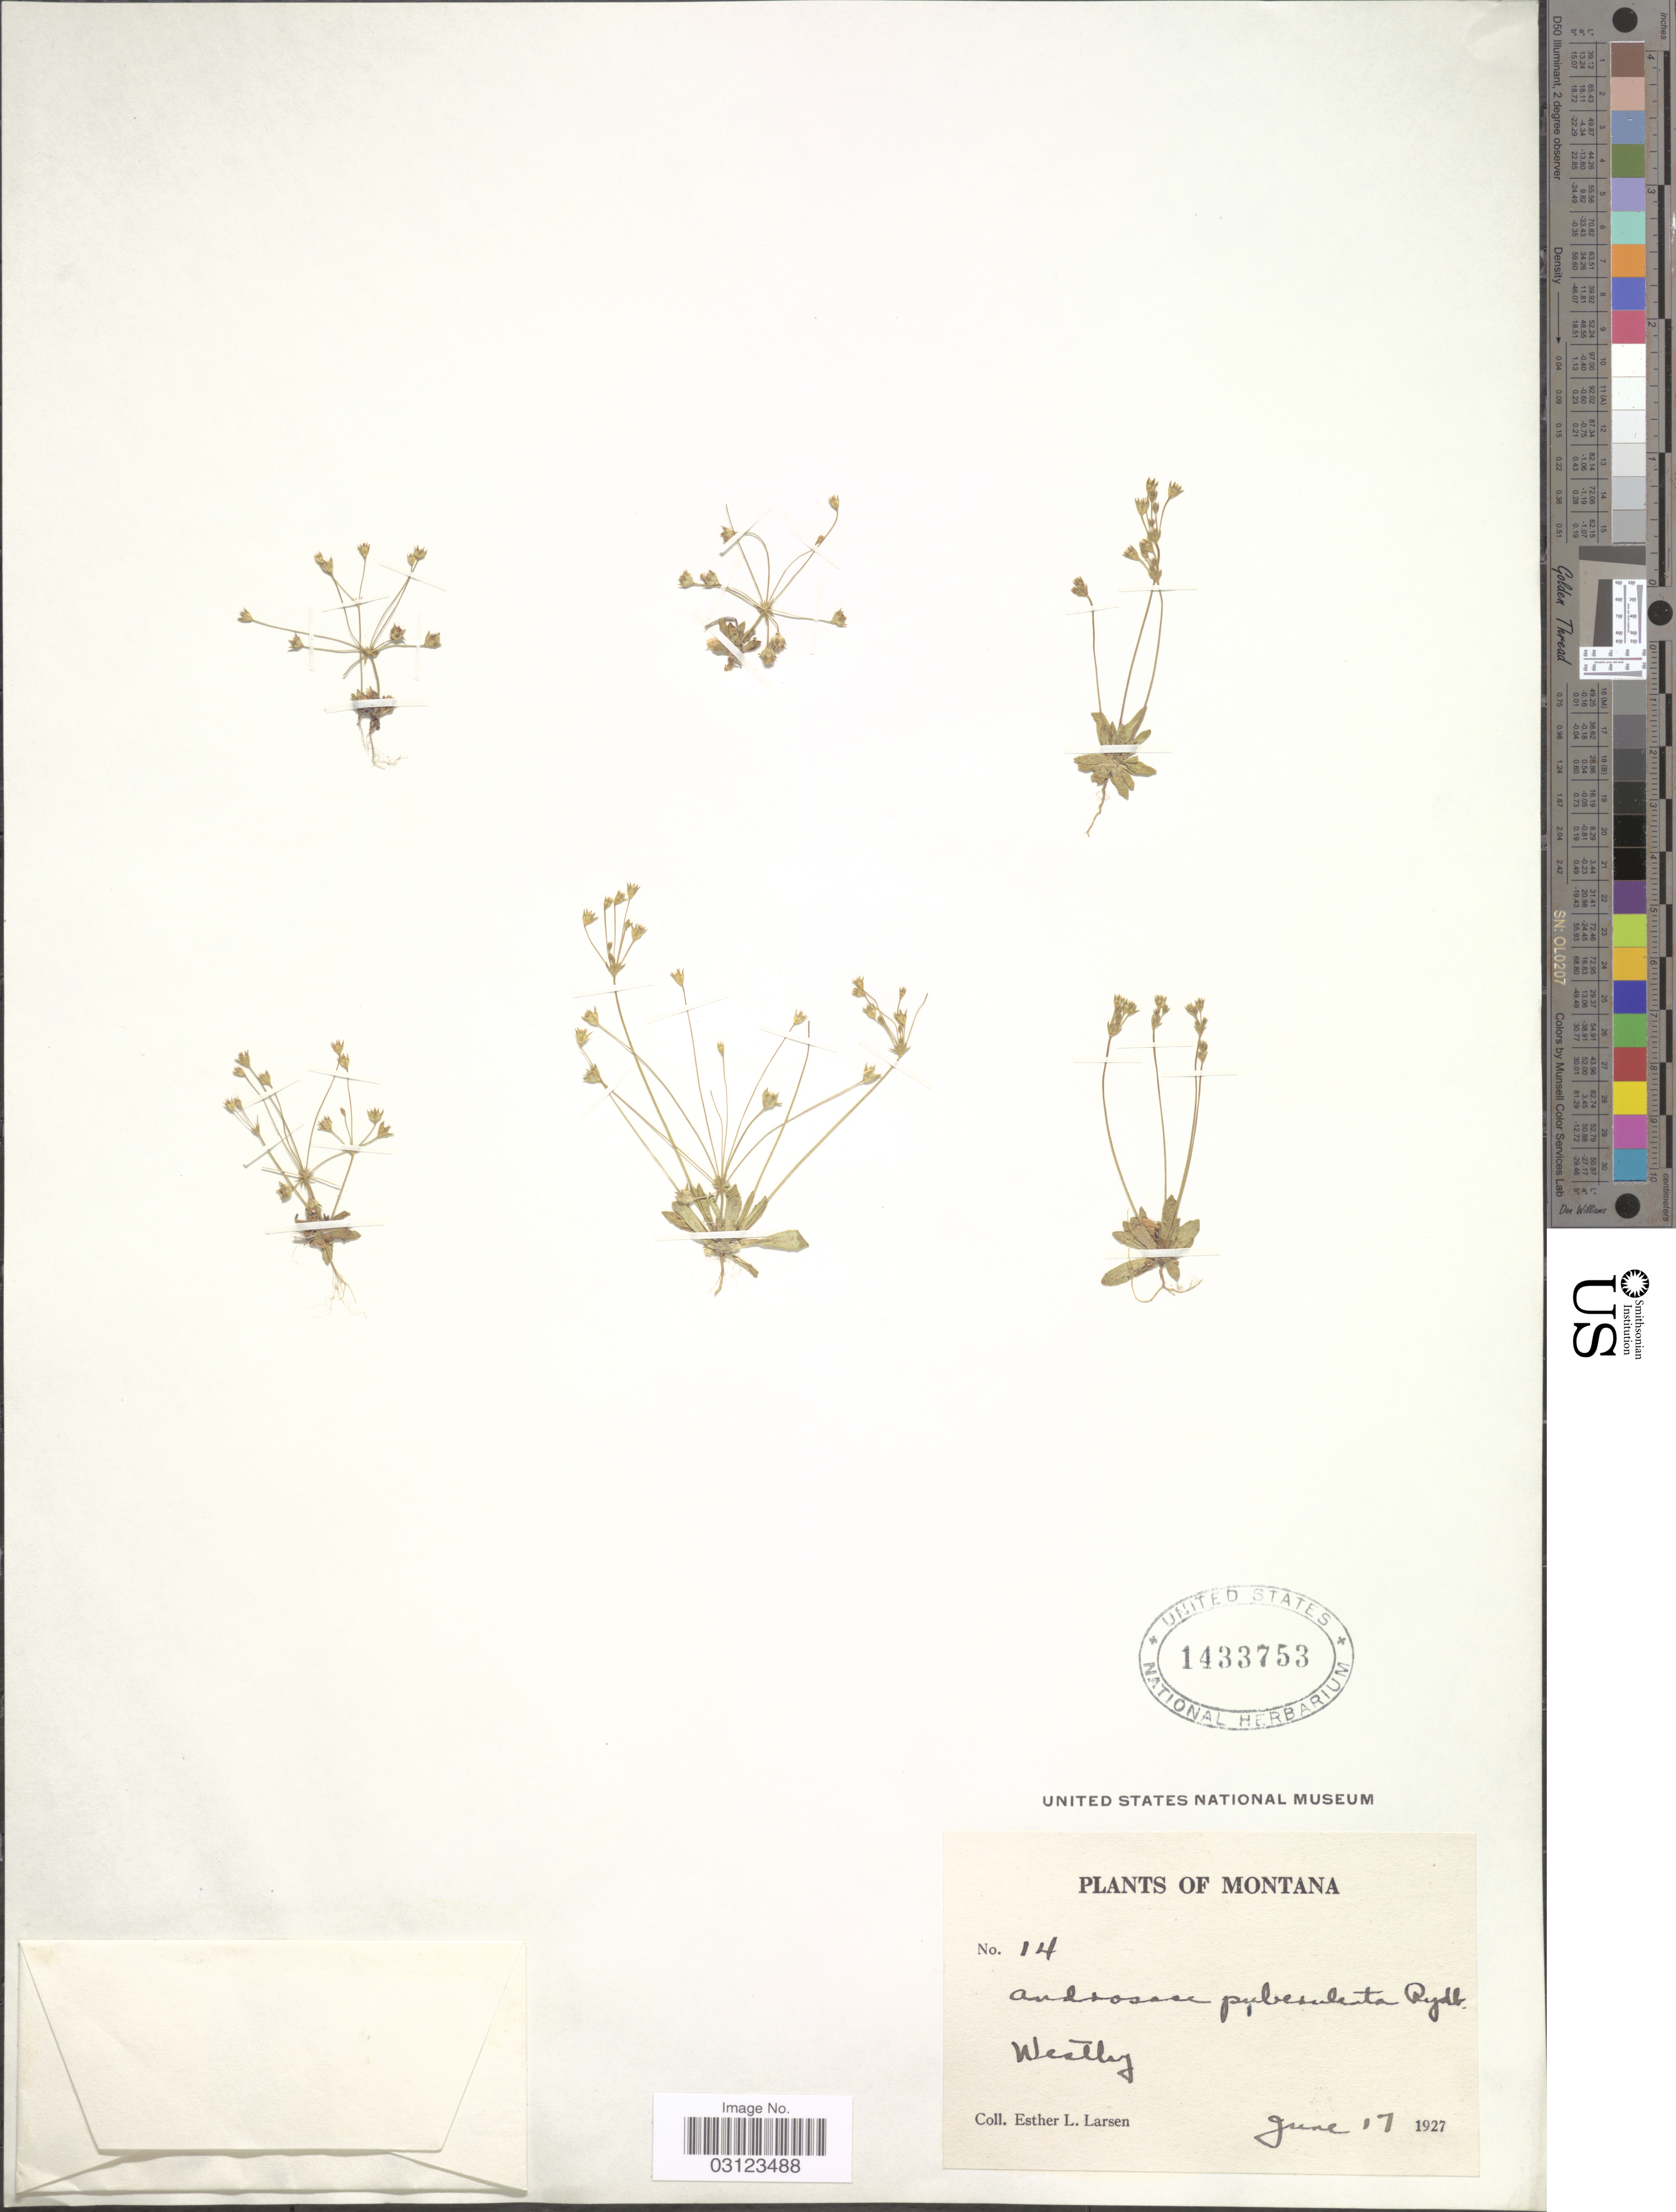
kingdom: Plantae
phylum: Tracheophyta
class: Magnoliopsida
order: Ericales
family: Primulaceae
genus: Androsace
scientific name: Androsace septentrionalis var. puberulenta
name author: (Rydb.) R. Knuth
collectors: E. L. Larsen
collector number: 14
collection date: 1927-06-17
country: United States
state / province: Montana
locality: Westley.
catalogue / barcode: US 1433753